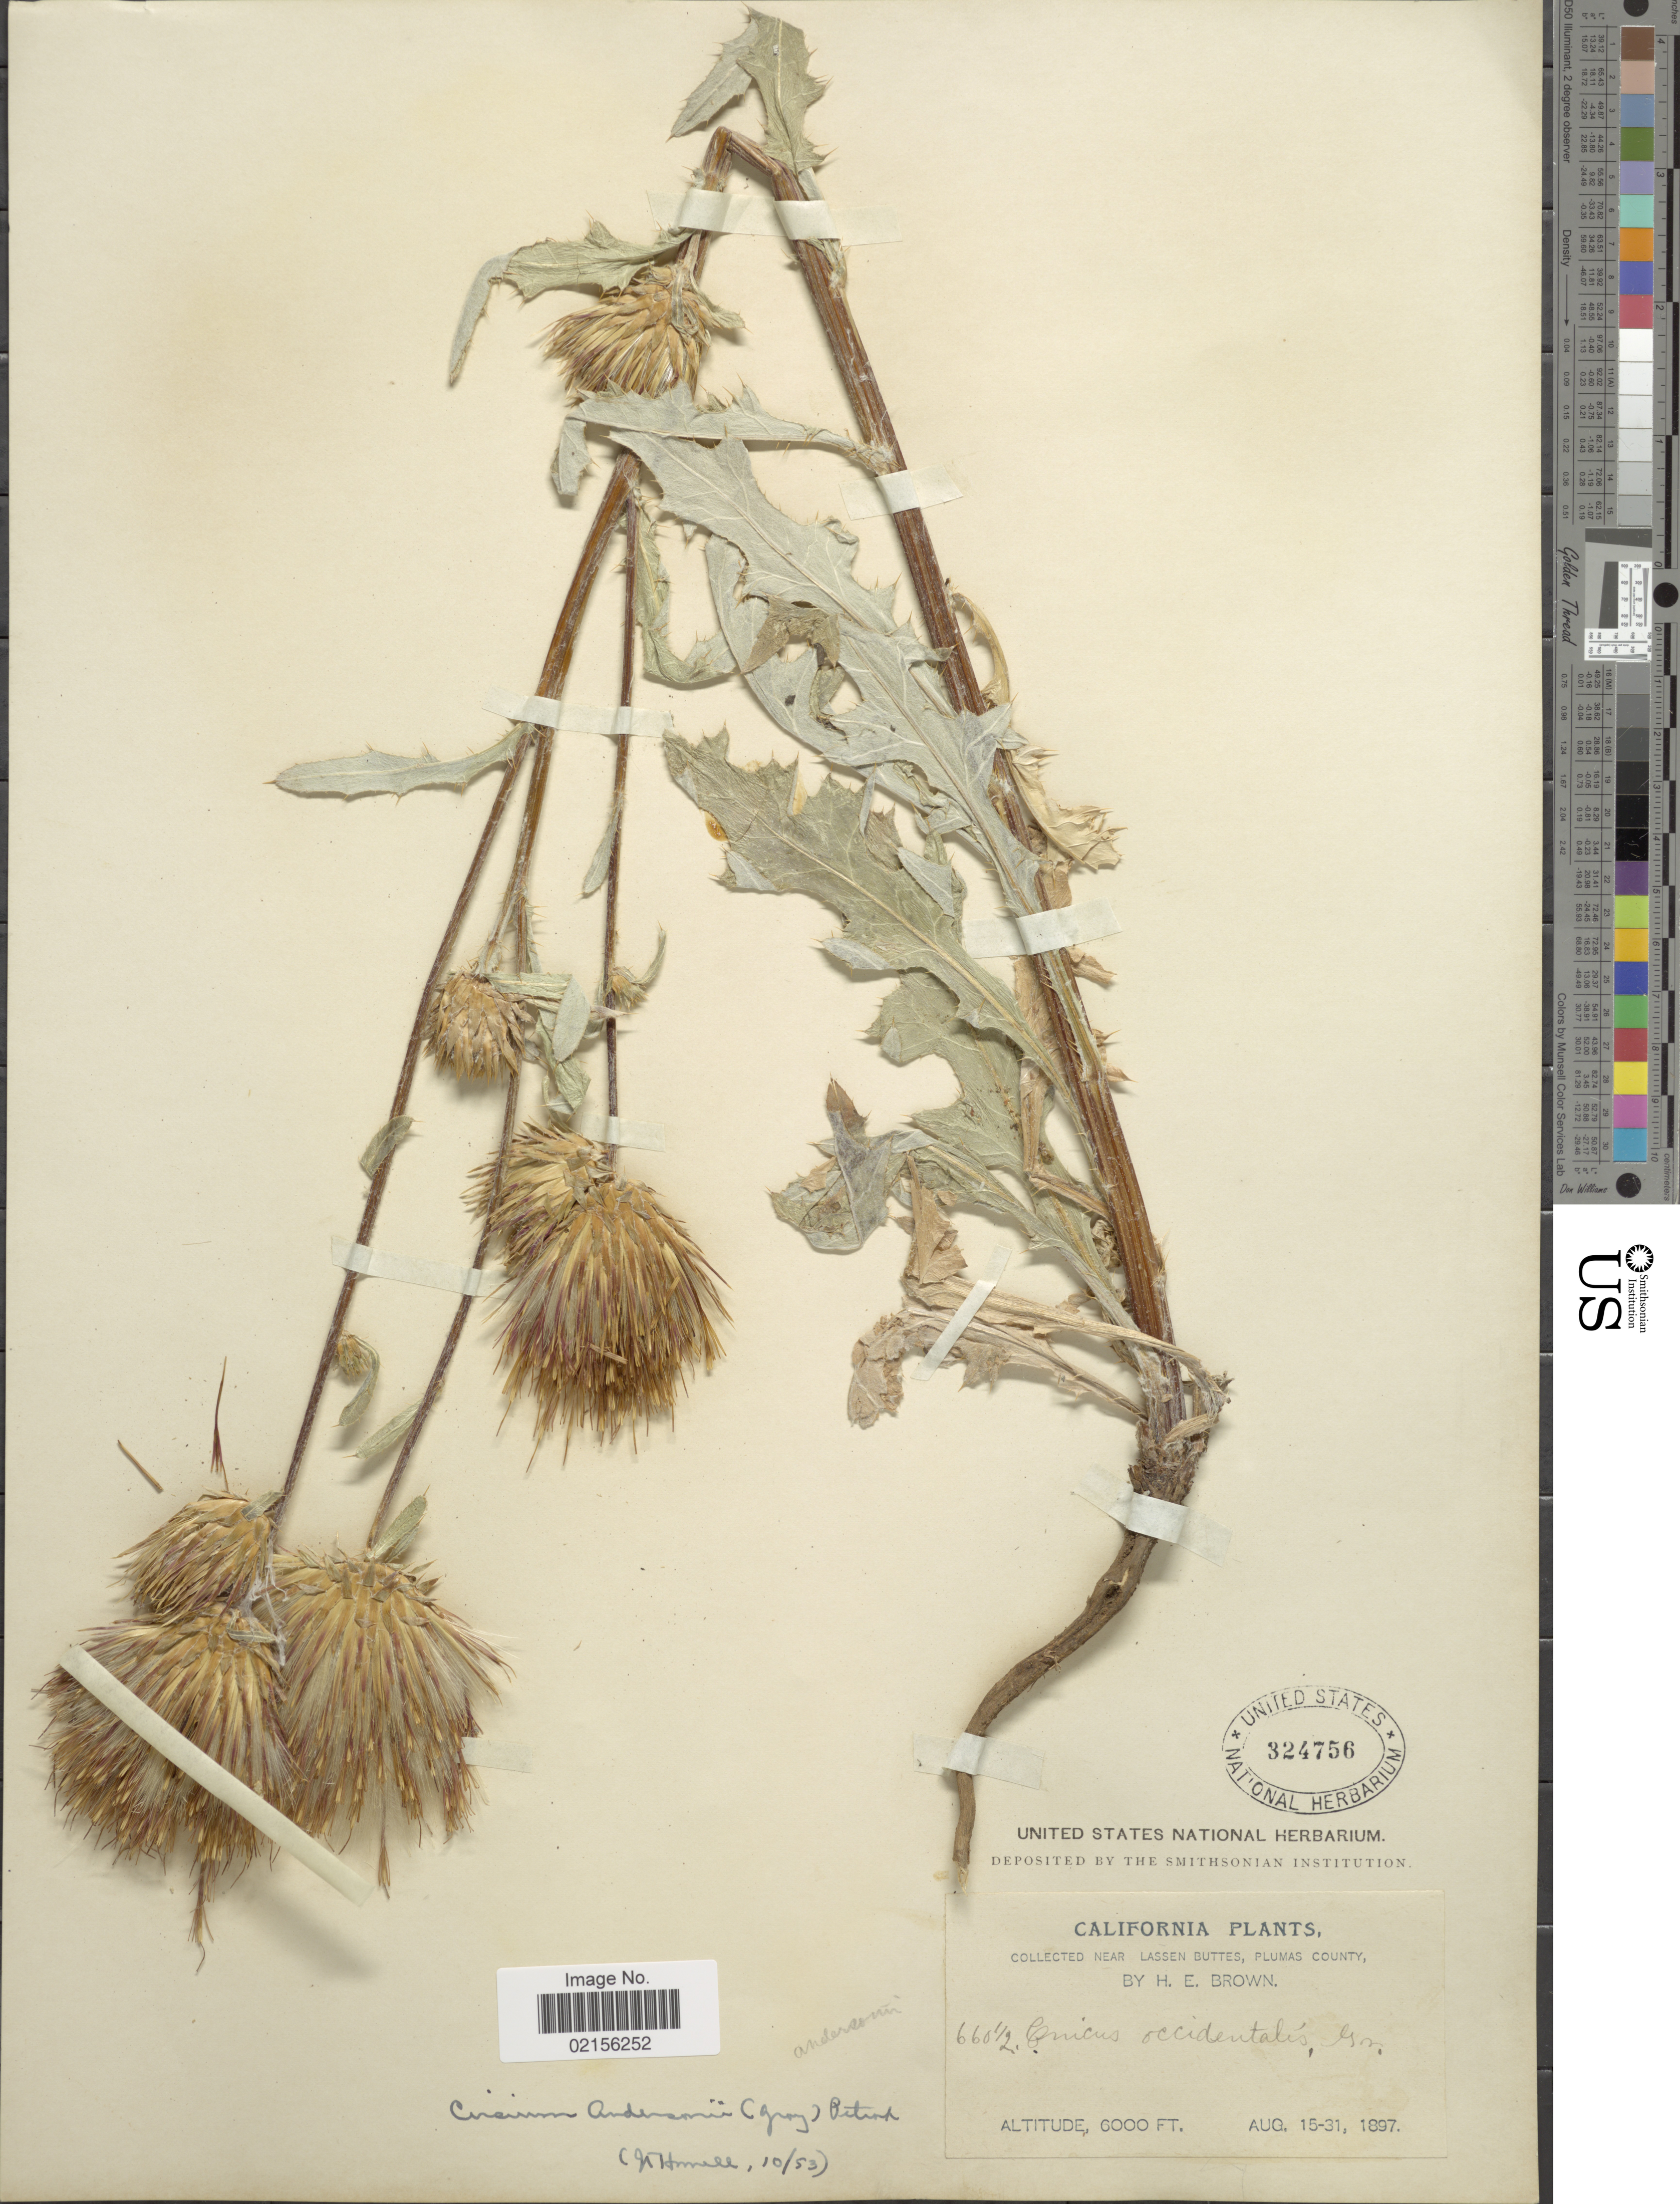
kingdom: Plantae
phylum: Tracheophyta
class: Magnoliopsida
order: Asterales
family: Asteraceae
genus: Cirsium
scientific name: Cirsium andersonii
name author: (A. Gray) Petr.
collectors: H. E. Brown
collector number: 660½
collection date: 1897-08-15/1897-08-31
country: United States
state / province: California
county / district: Plumas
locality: Near Lassen Buttes, Plumas County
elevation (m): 1829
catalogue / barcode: US 324756